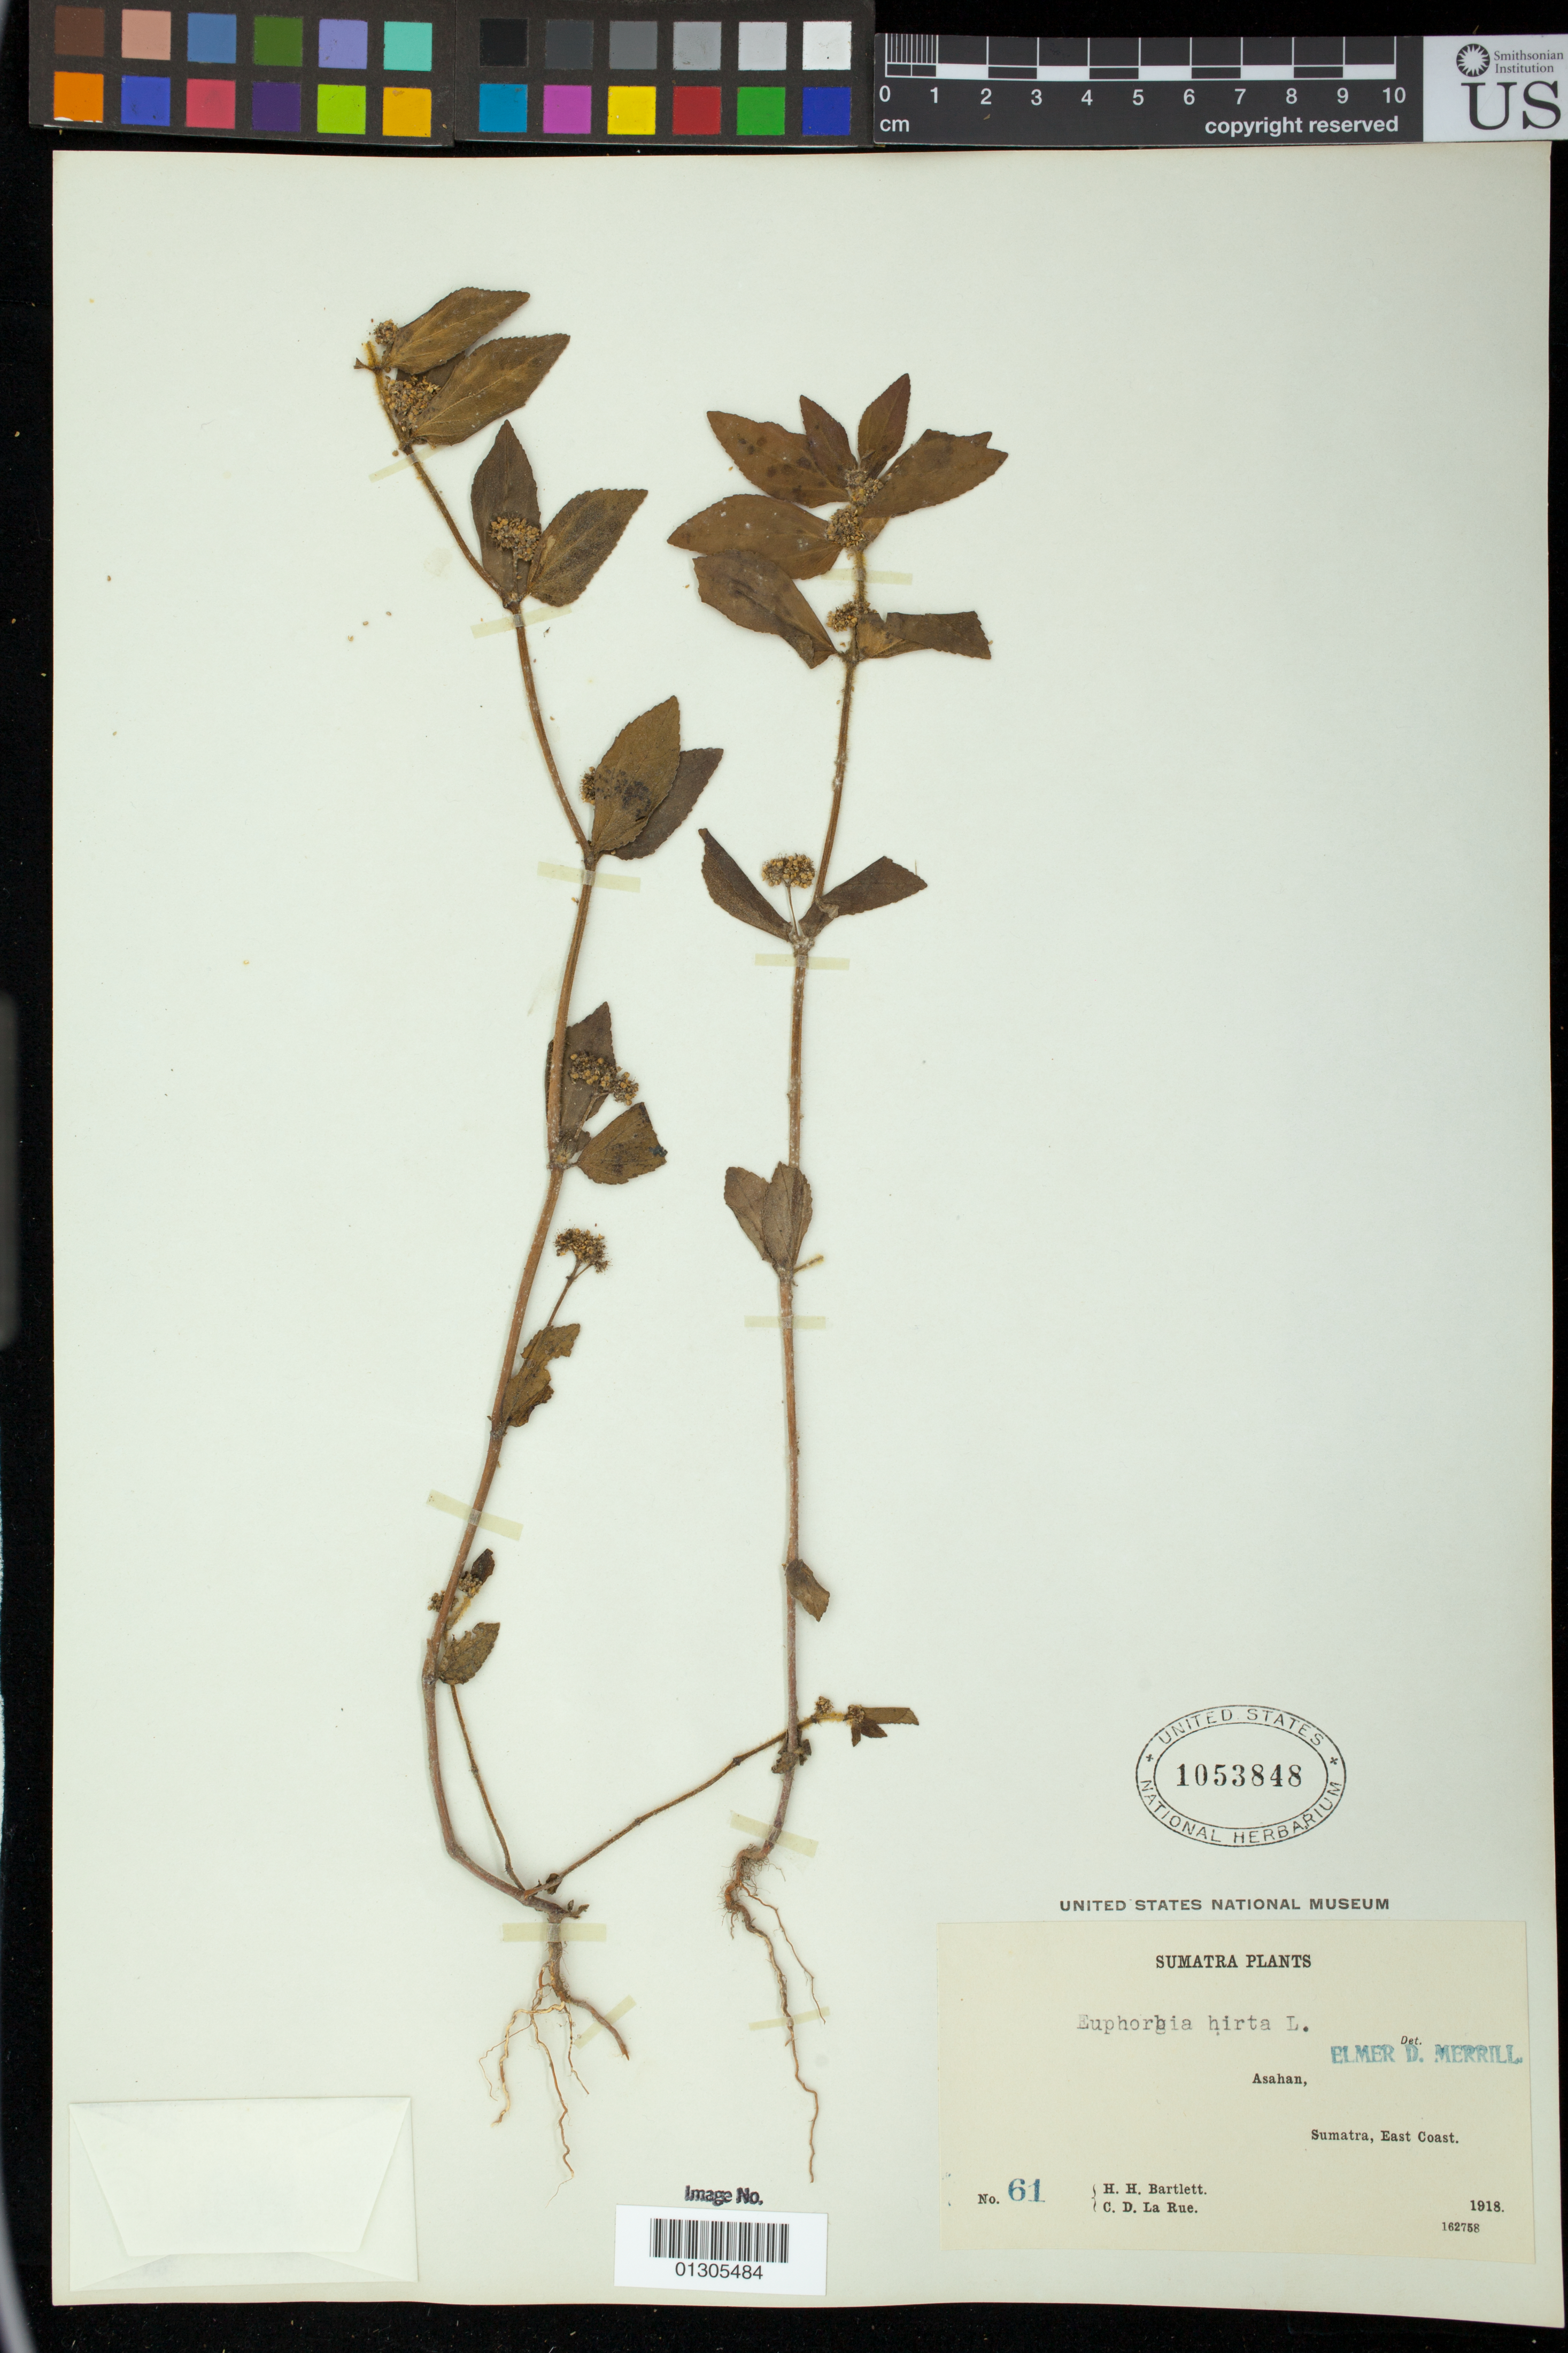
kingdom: Plantae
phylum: Tracheophyta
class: Magnoliopsida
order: Malpighiales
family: Euphorbiaceae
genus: Euphorbia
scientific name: Euphorbia hirta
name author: L.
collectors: H. H. Bartlett & C. La Rue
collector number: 61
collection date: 1918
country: Indonesia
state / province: Sumatra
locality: Asahan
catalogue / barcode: US 1053848